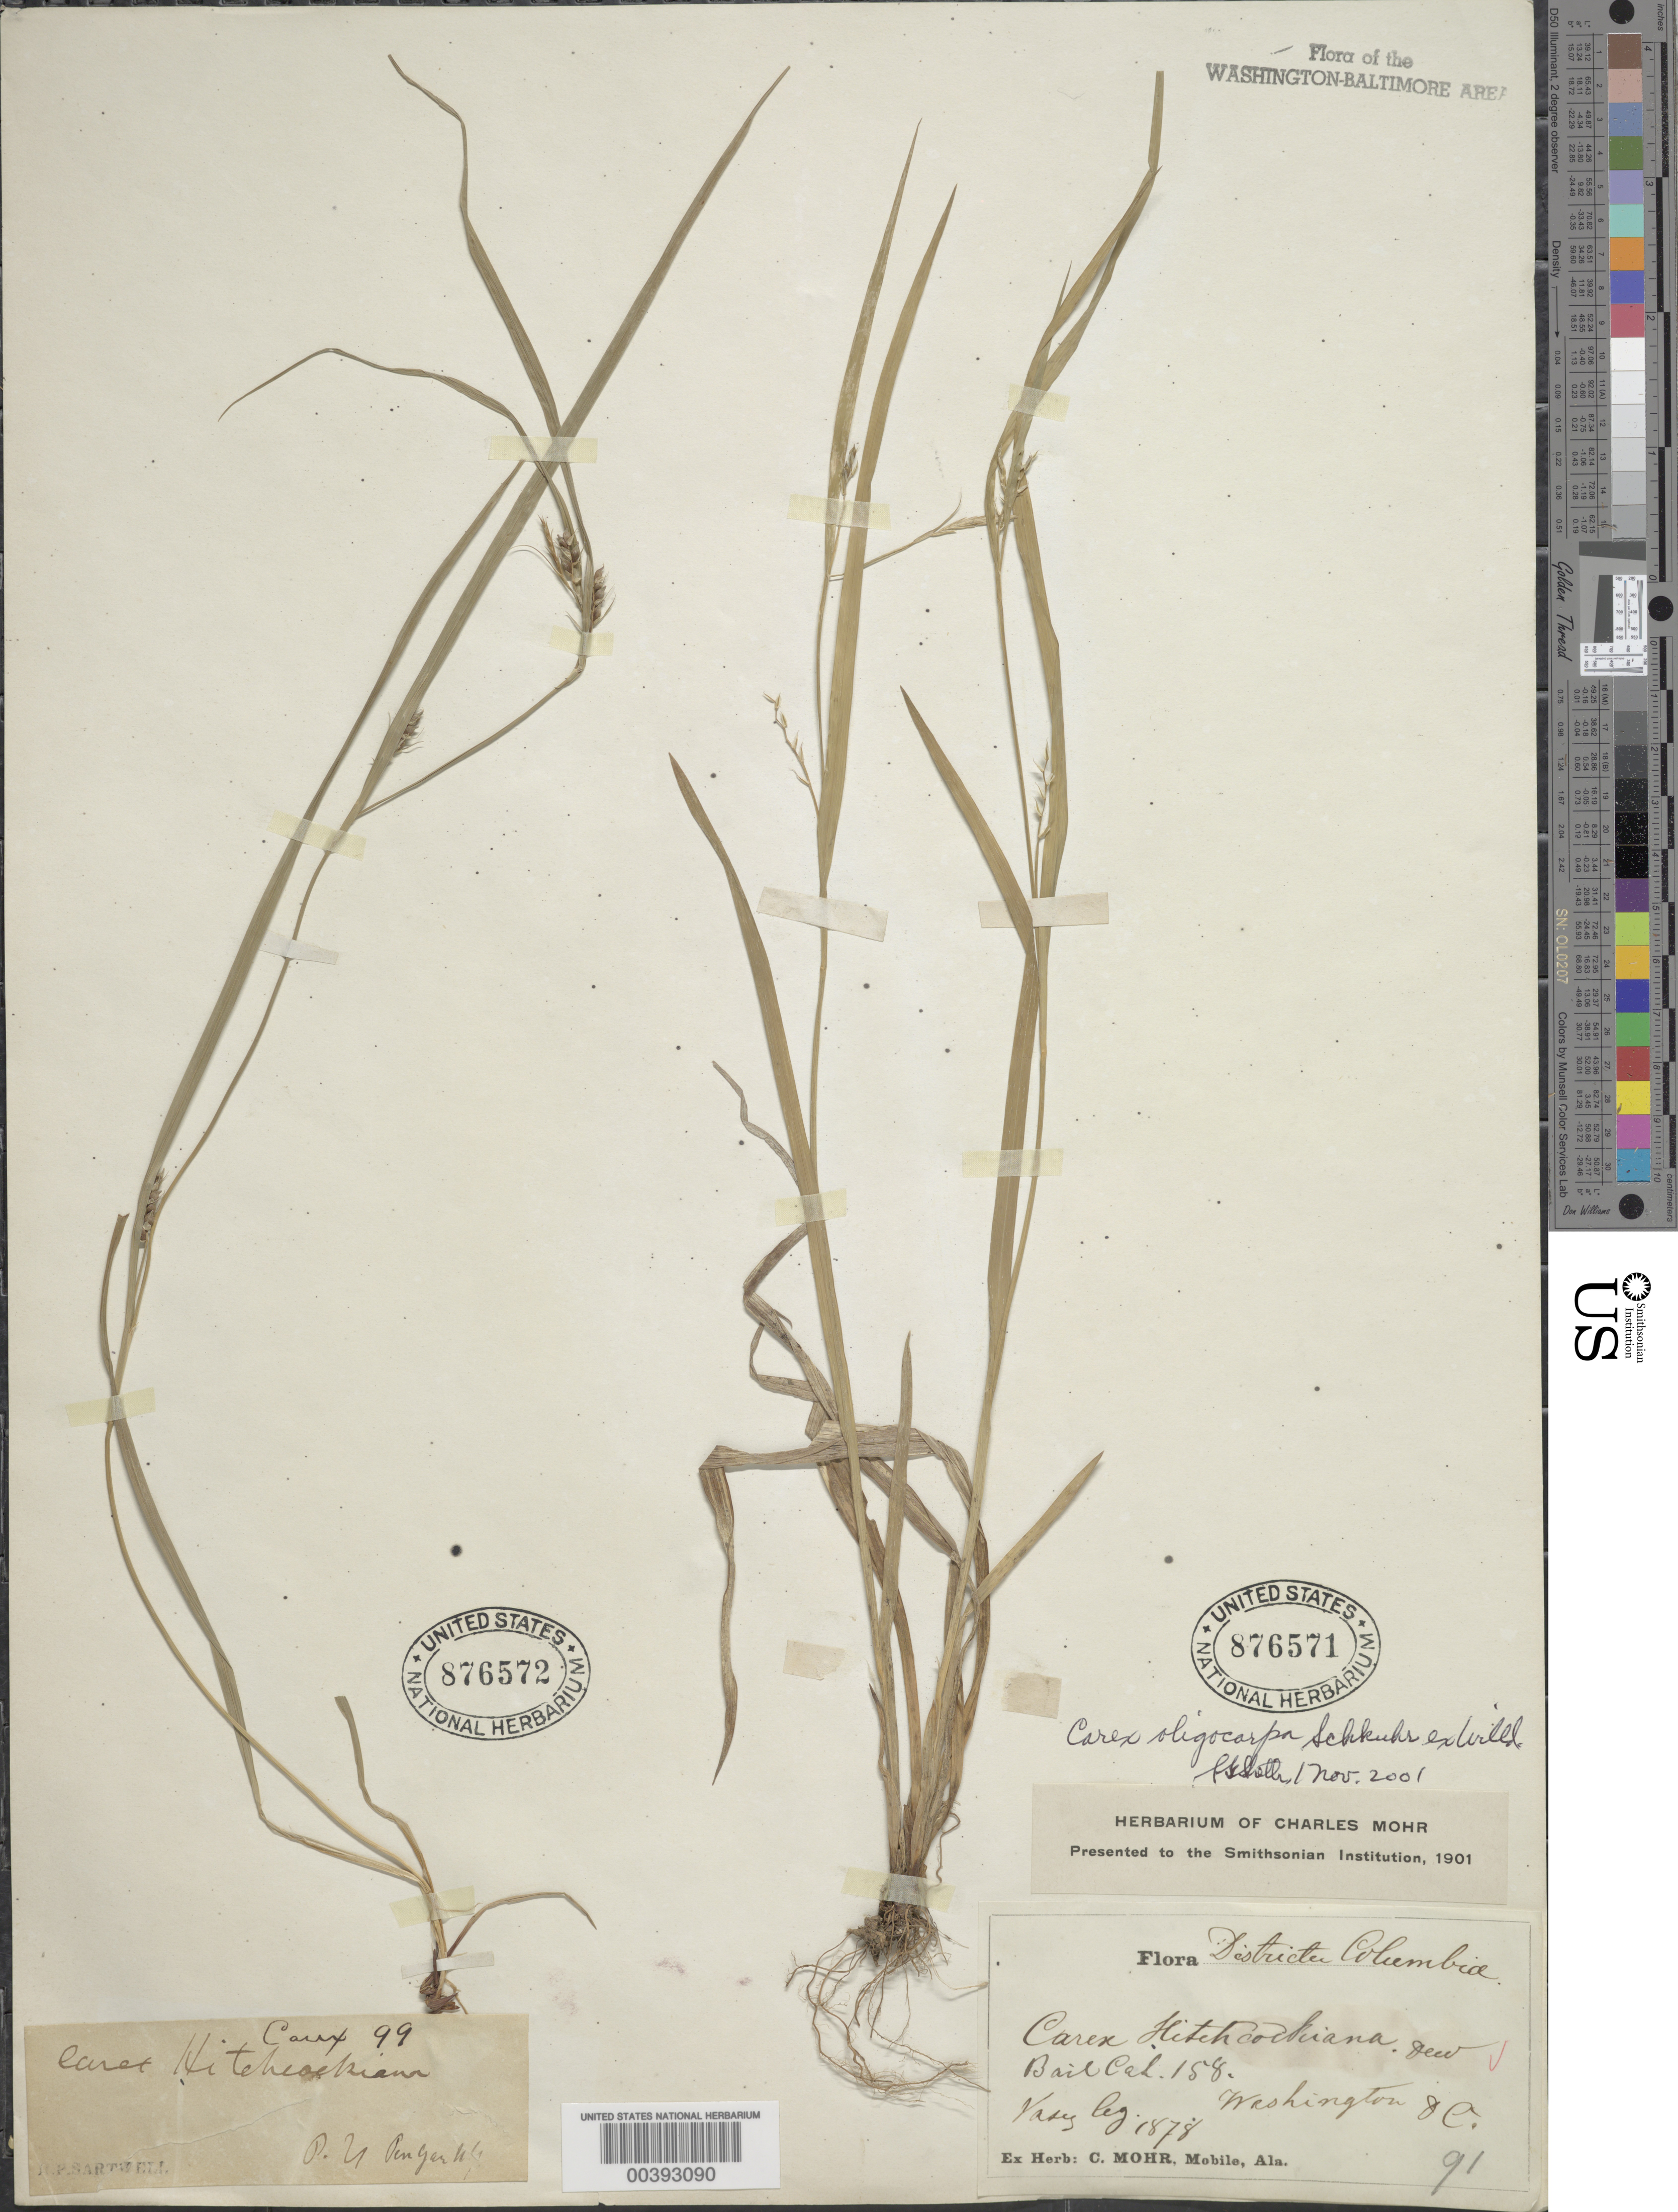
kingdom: Plantae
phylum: Tracheophyta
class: Liliopsida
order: Poales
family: Cyperaceae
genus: Carex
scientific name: Carex oligocarpa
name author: Willd.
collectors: G. Vasey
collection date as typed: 1878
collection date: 1878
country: United States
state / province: District of Columbia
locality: Washington DC Area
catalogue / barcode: US 876571